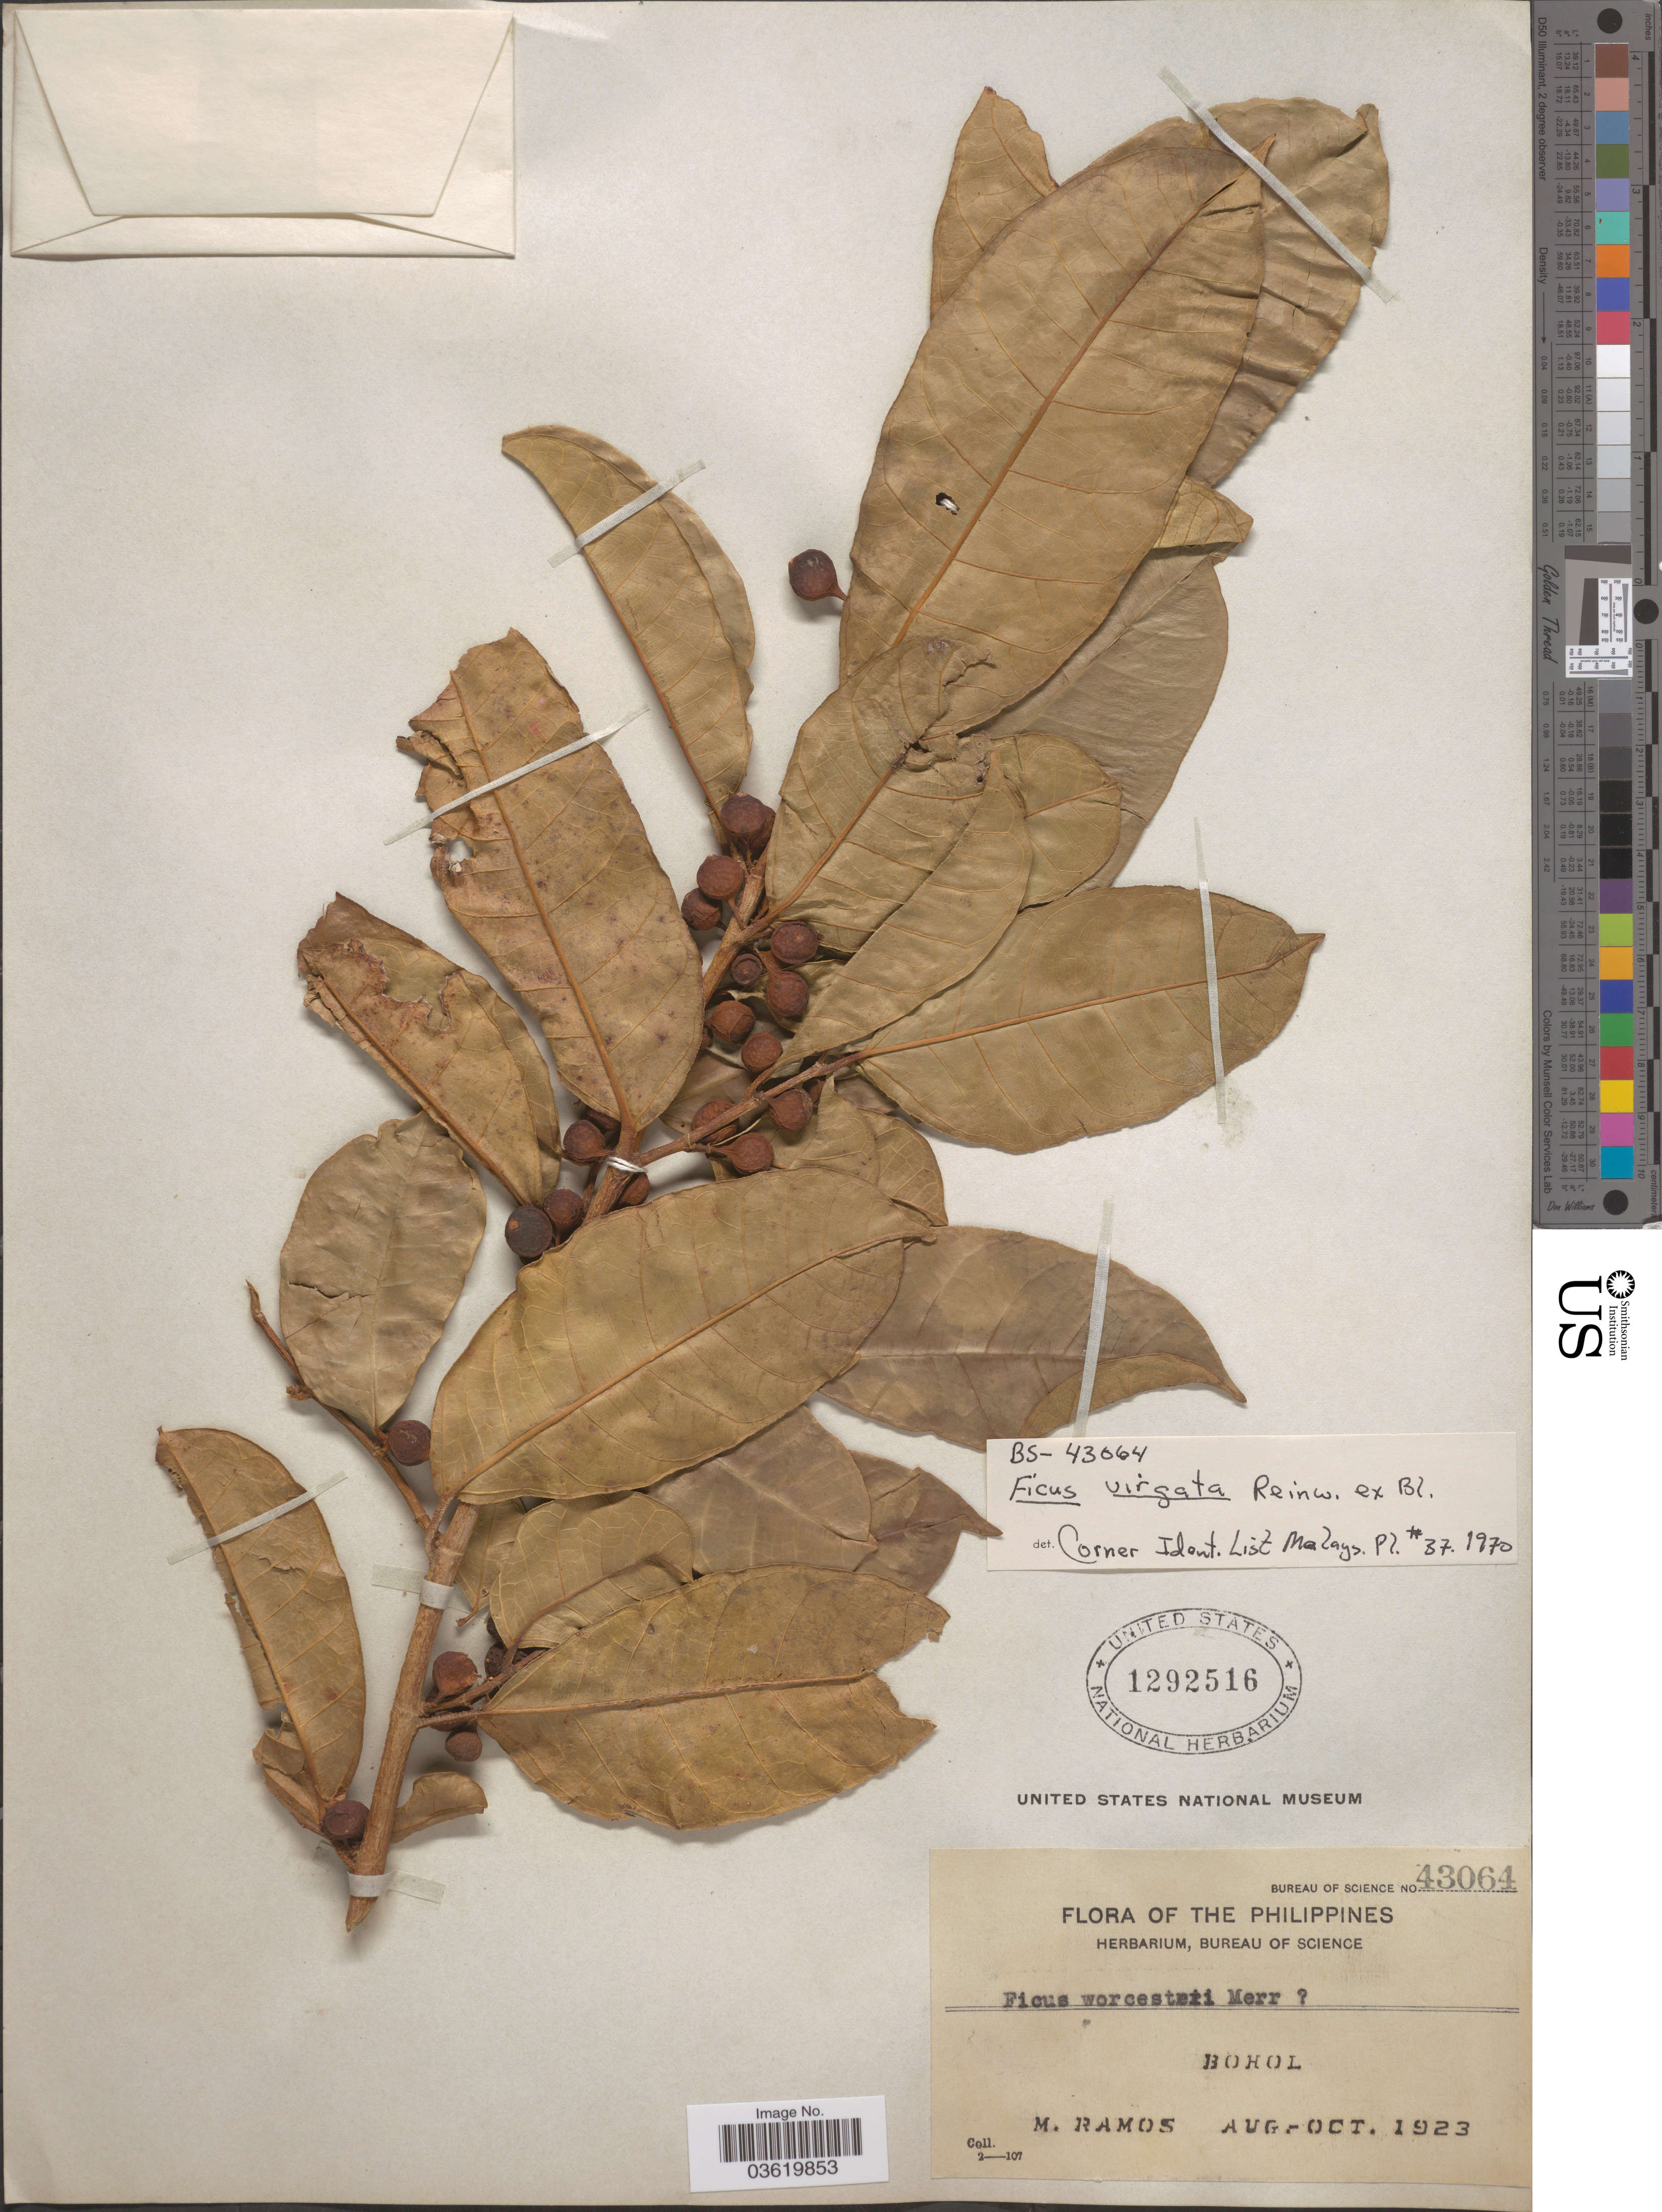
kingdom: Plantae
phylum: Tracheophyta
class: Magnoliopsida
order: Rosales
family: Moraceae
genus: Ficus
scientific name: Ficus variegata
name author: Blume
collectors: M. Ramos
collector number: Bureau of Science 43064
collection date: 1923-08/1923-10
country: Philippines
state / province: Central Visayas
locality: Bohol.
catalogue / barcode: US 1292516